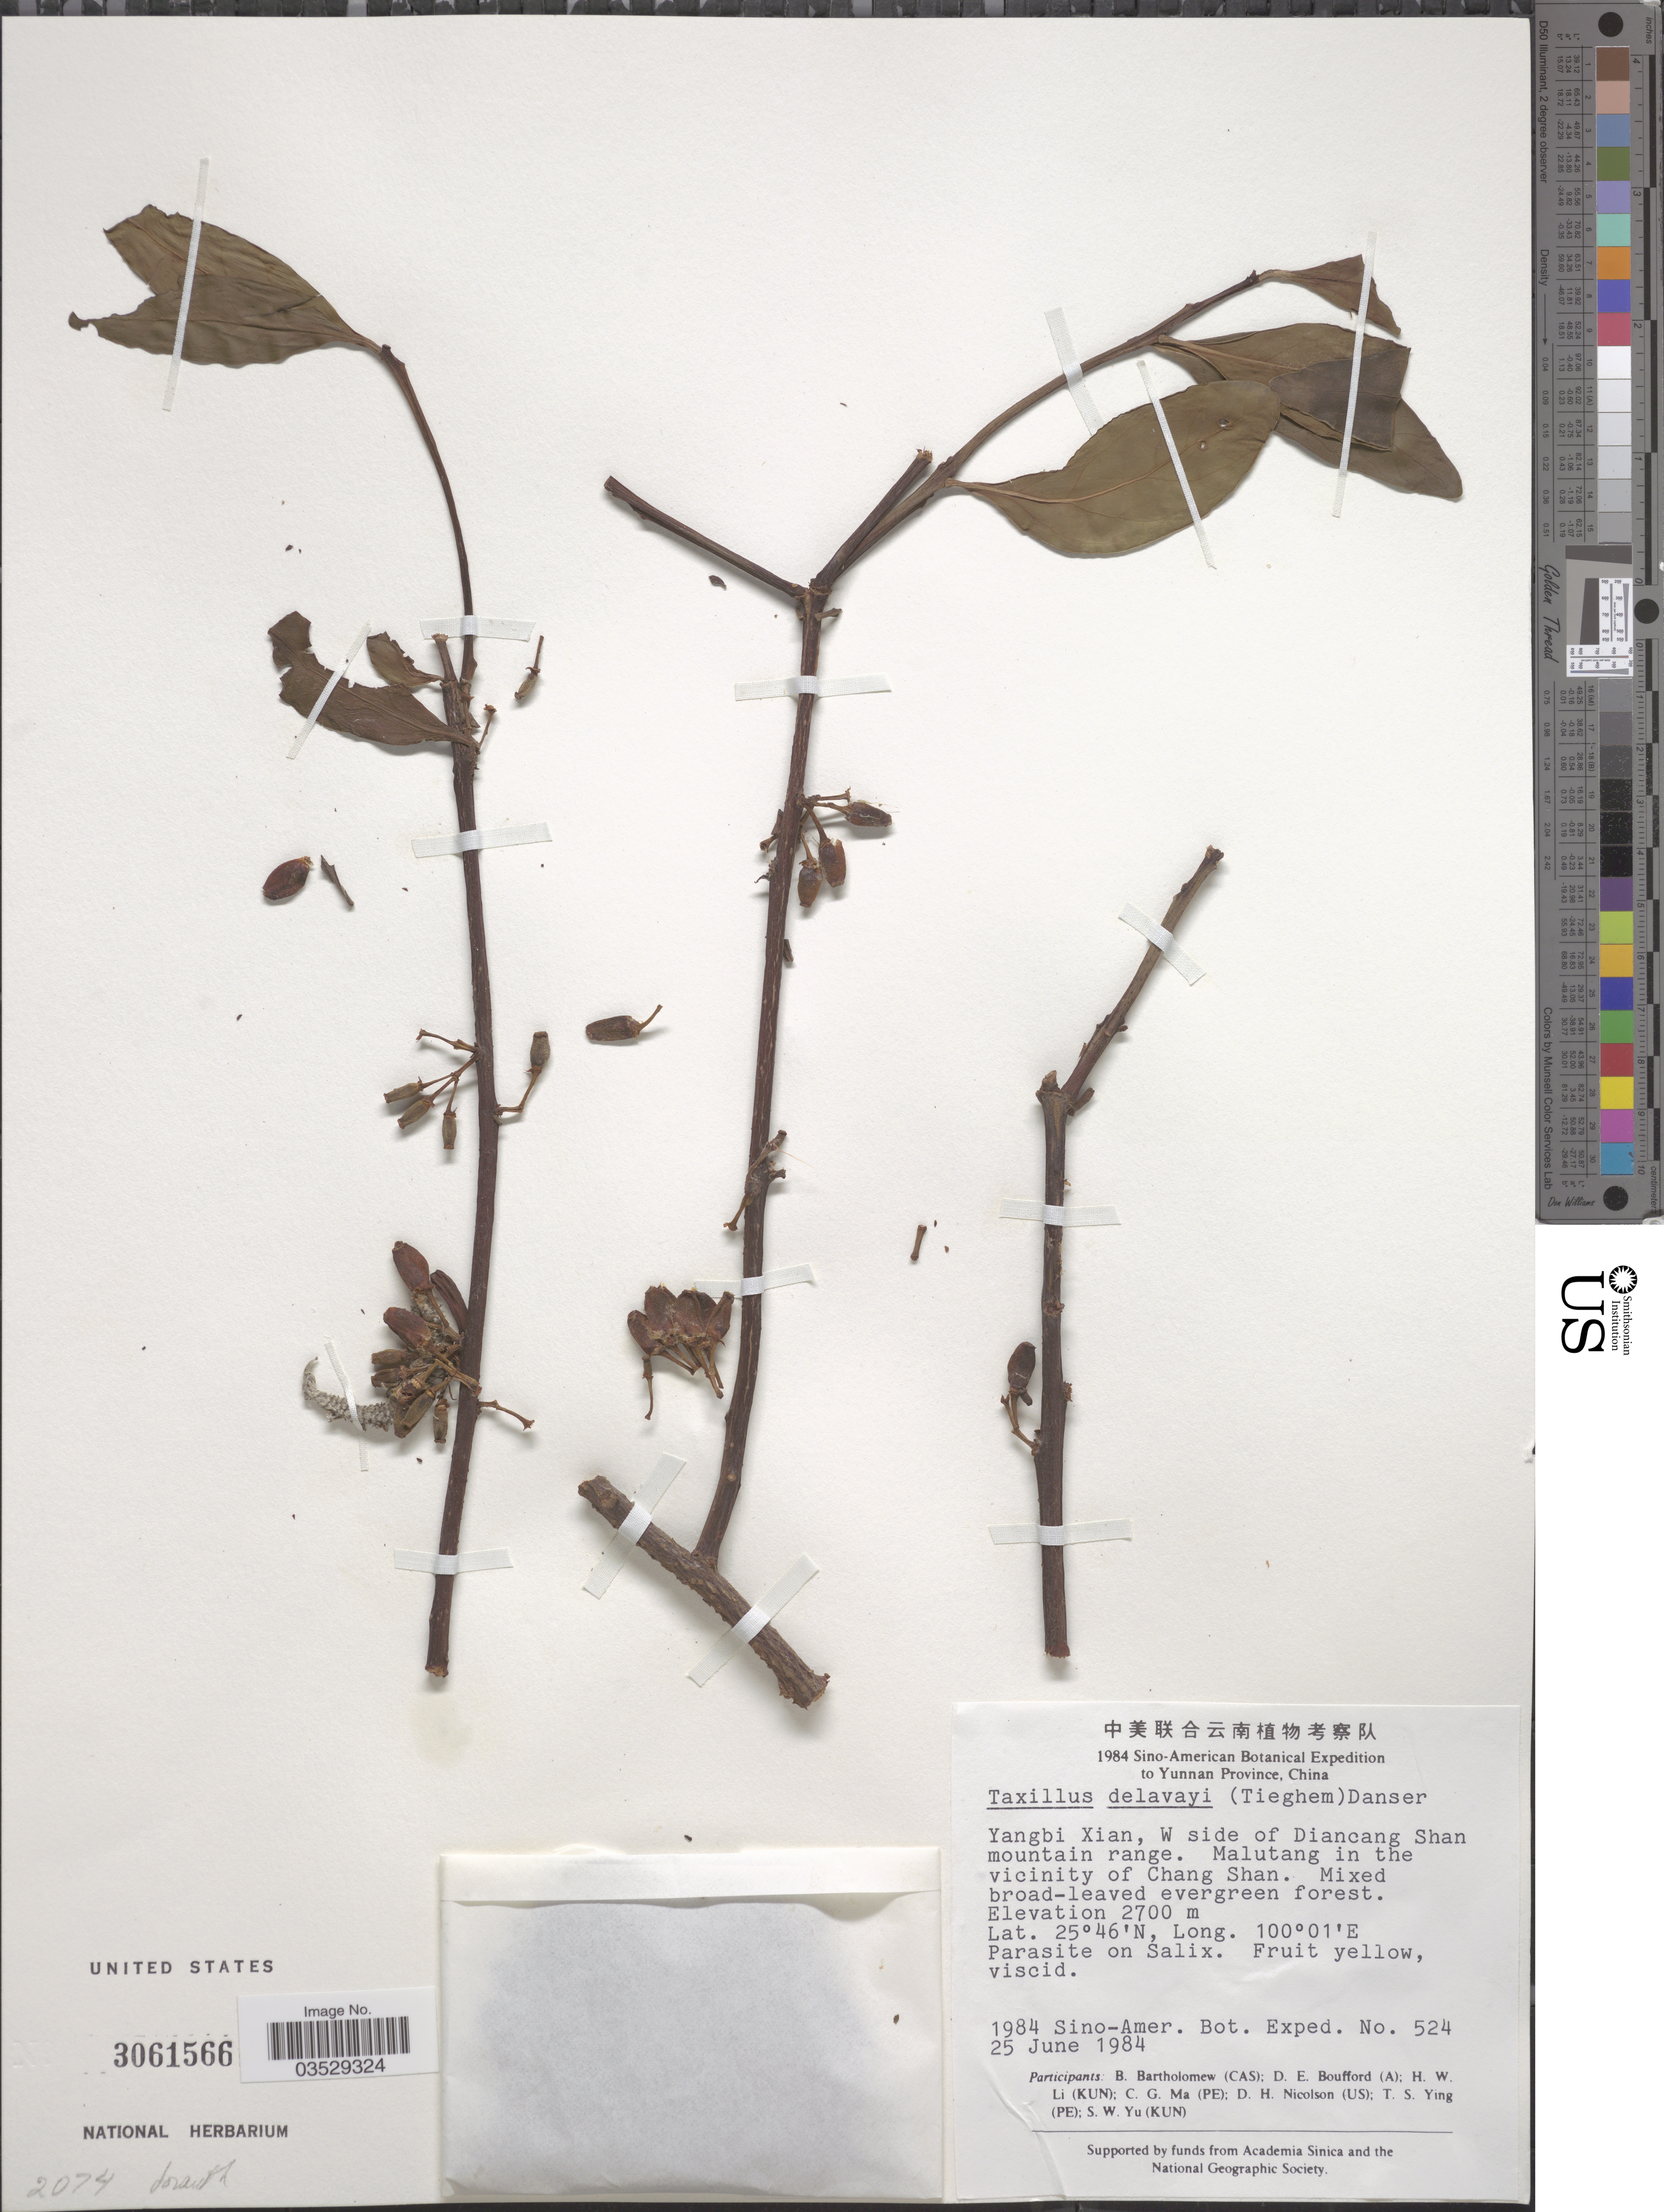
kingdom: Plantae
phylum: Tracheophyta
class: Magnoliopsida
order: Santalales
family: Loranthaceae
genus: Taxillus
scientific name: Taxillus delavayi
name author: (Tiegh.) Danser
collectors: Sino-Amer. Bot. Exped. 1984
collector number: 524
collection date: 1984-06-25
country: China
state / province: Yunnan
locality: Yangbi Xian, W side of Diancang Shan mountain range. Malutang in the vicinity of Chang Shan.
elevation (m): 2700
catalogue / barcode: US 3061566